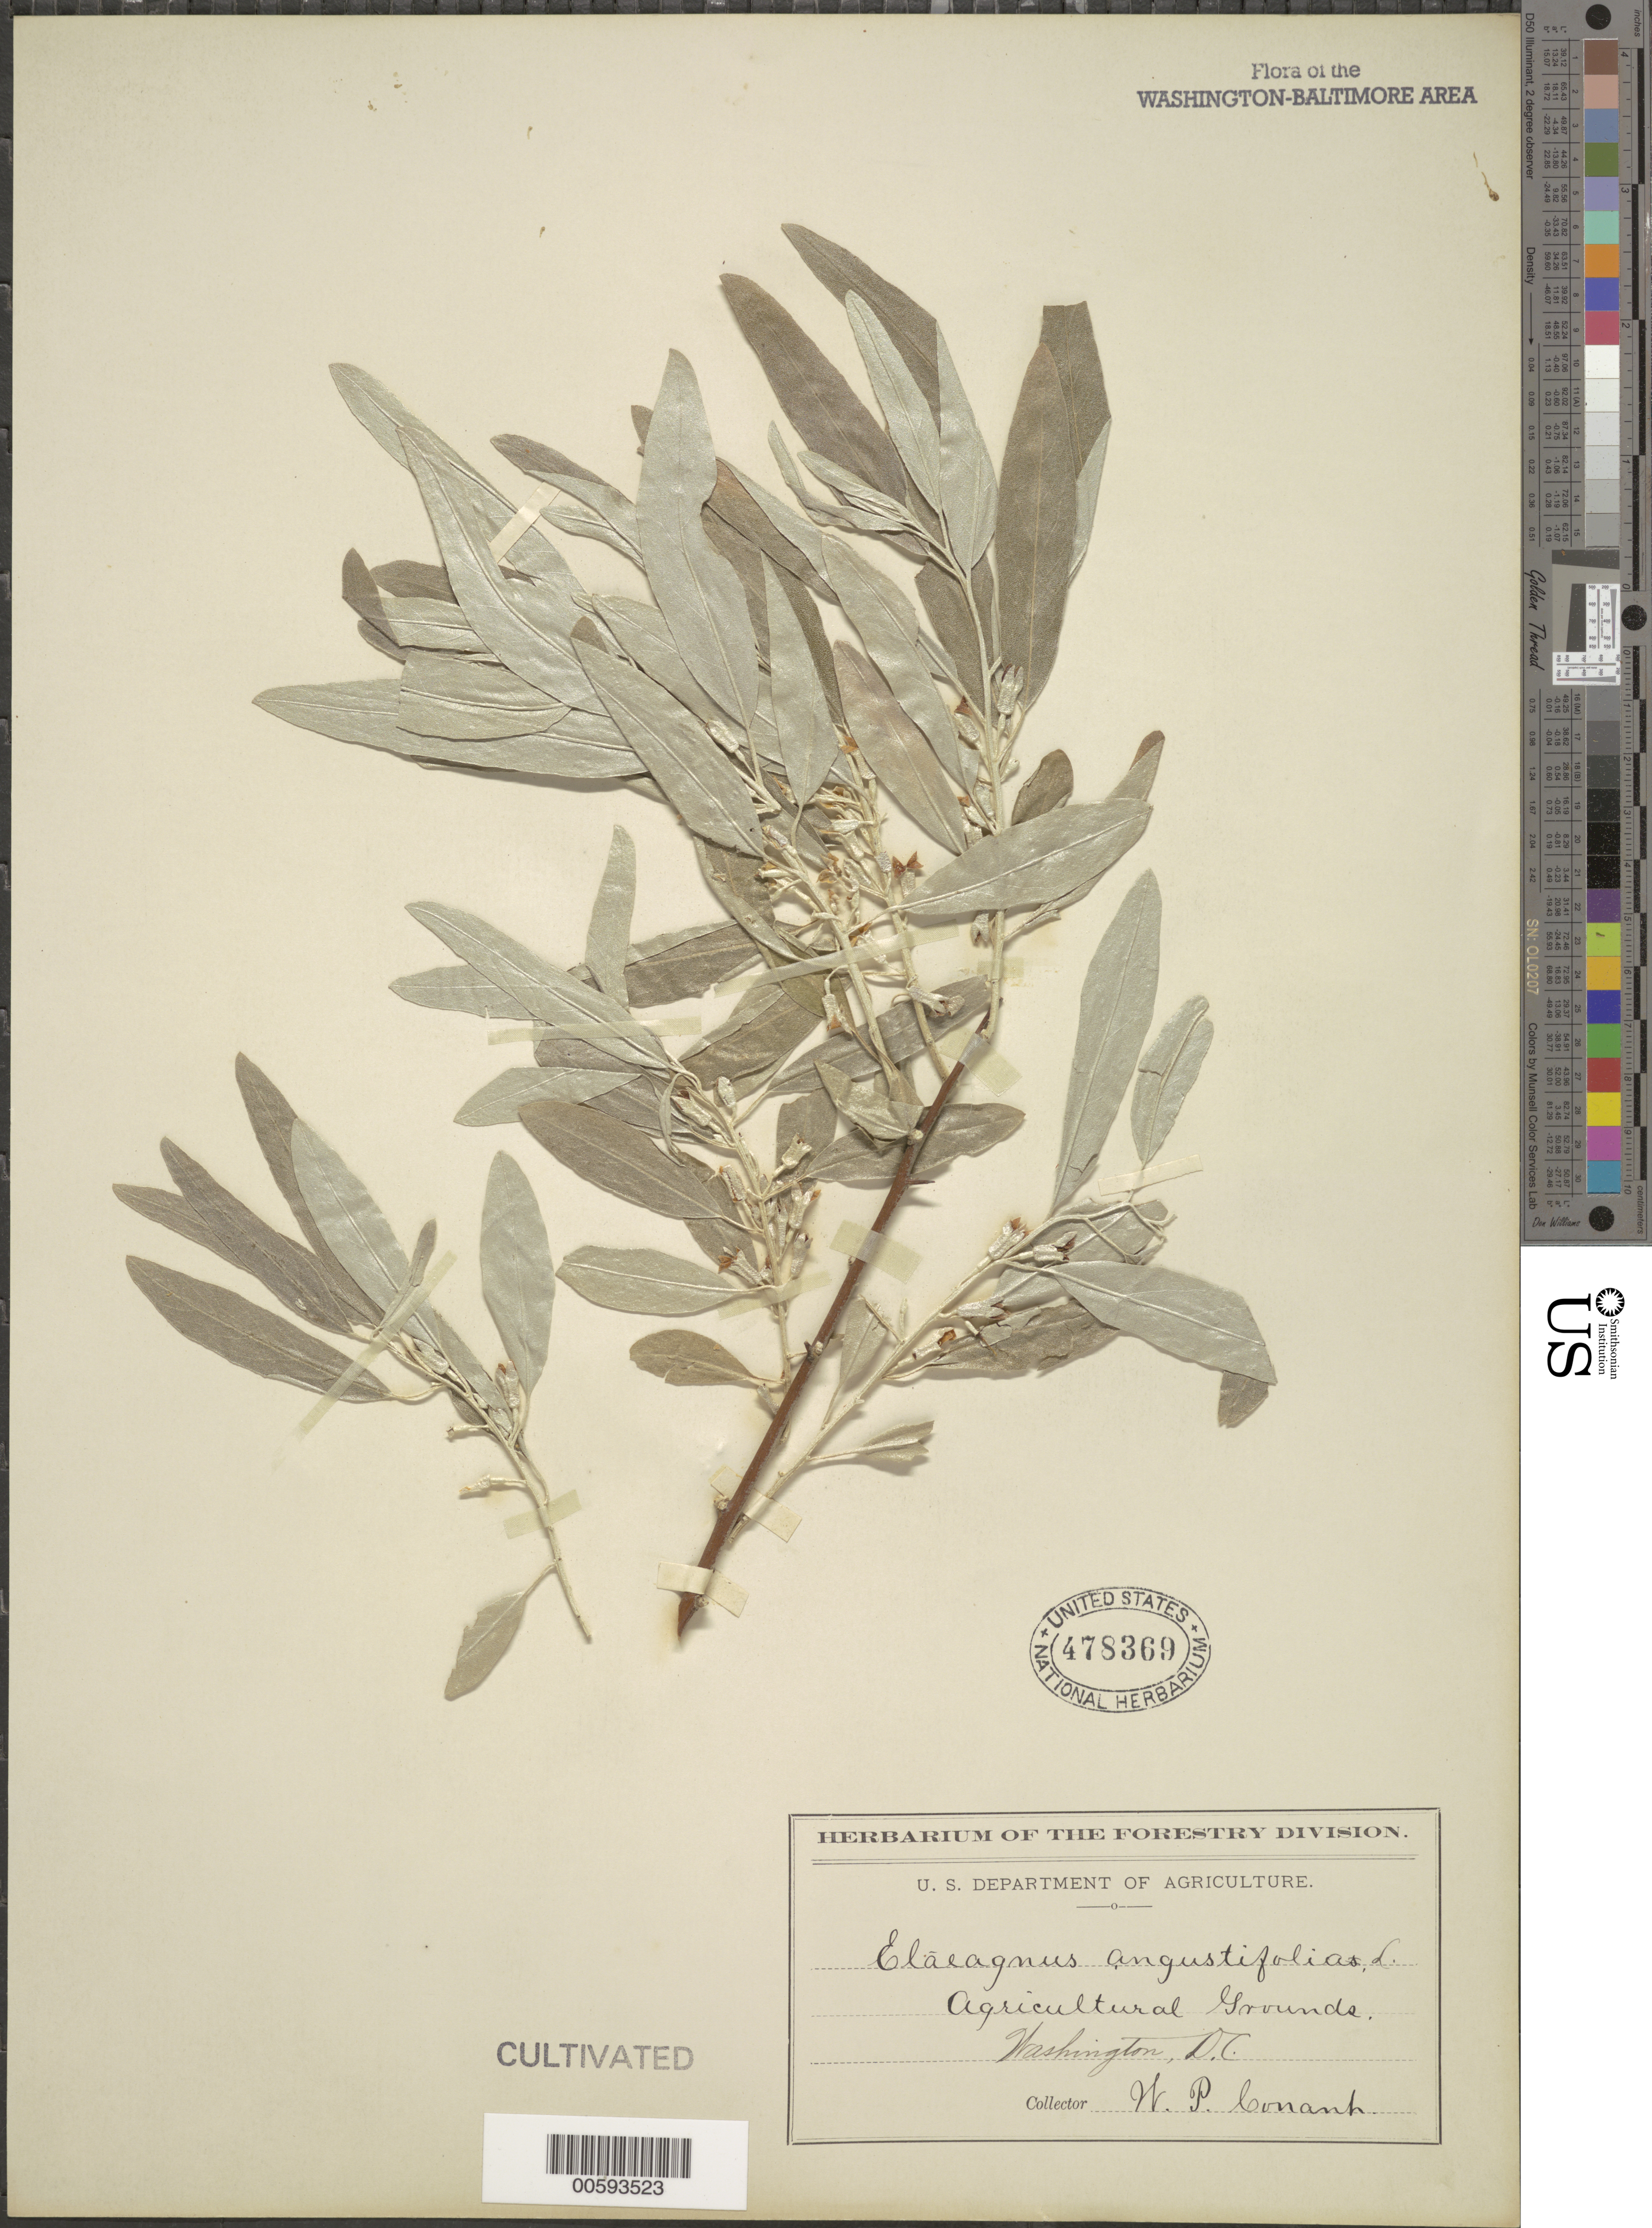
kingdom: Plantae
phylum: Tracheophyta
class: Magnoliopsida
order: Rosales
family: Elaeagnaceae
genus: Elaeagnus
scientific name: Elaeagnus angustifolia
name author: L.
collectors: W. P. Conant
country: United States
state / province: District of Columbia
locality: Department of Agriculture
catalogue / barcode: US 478369